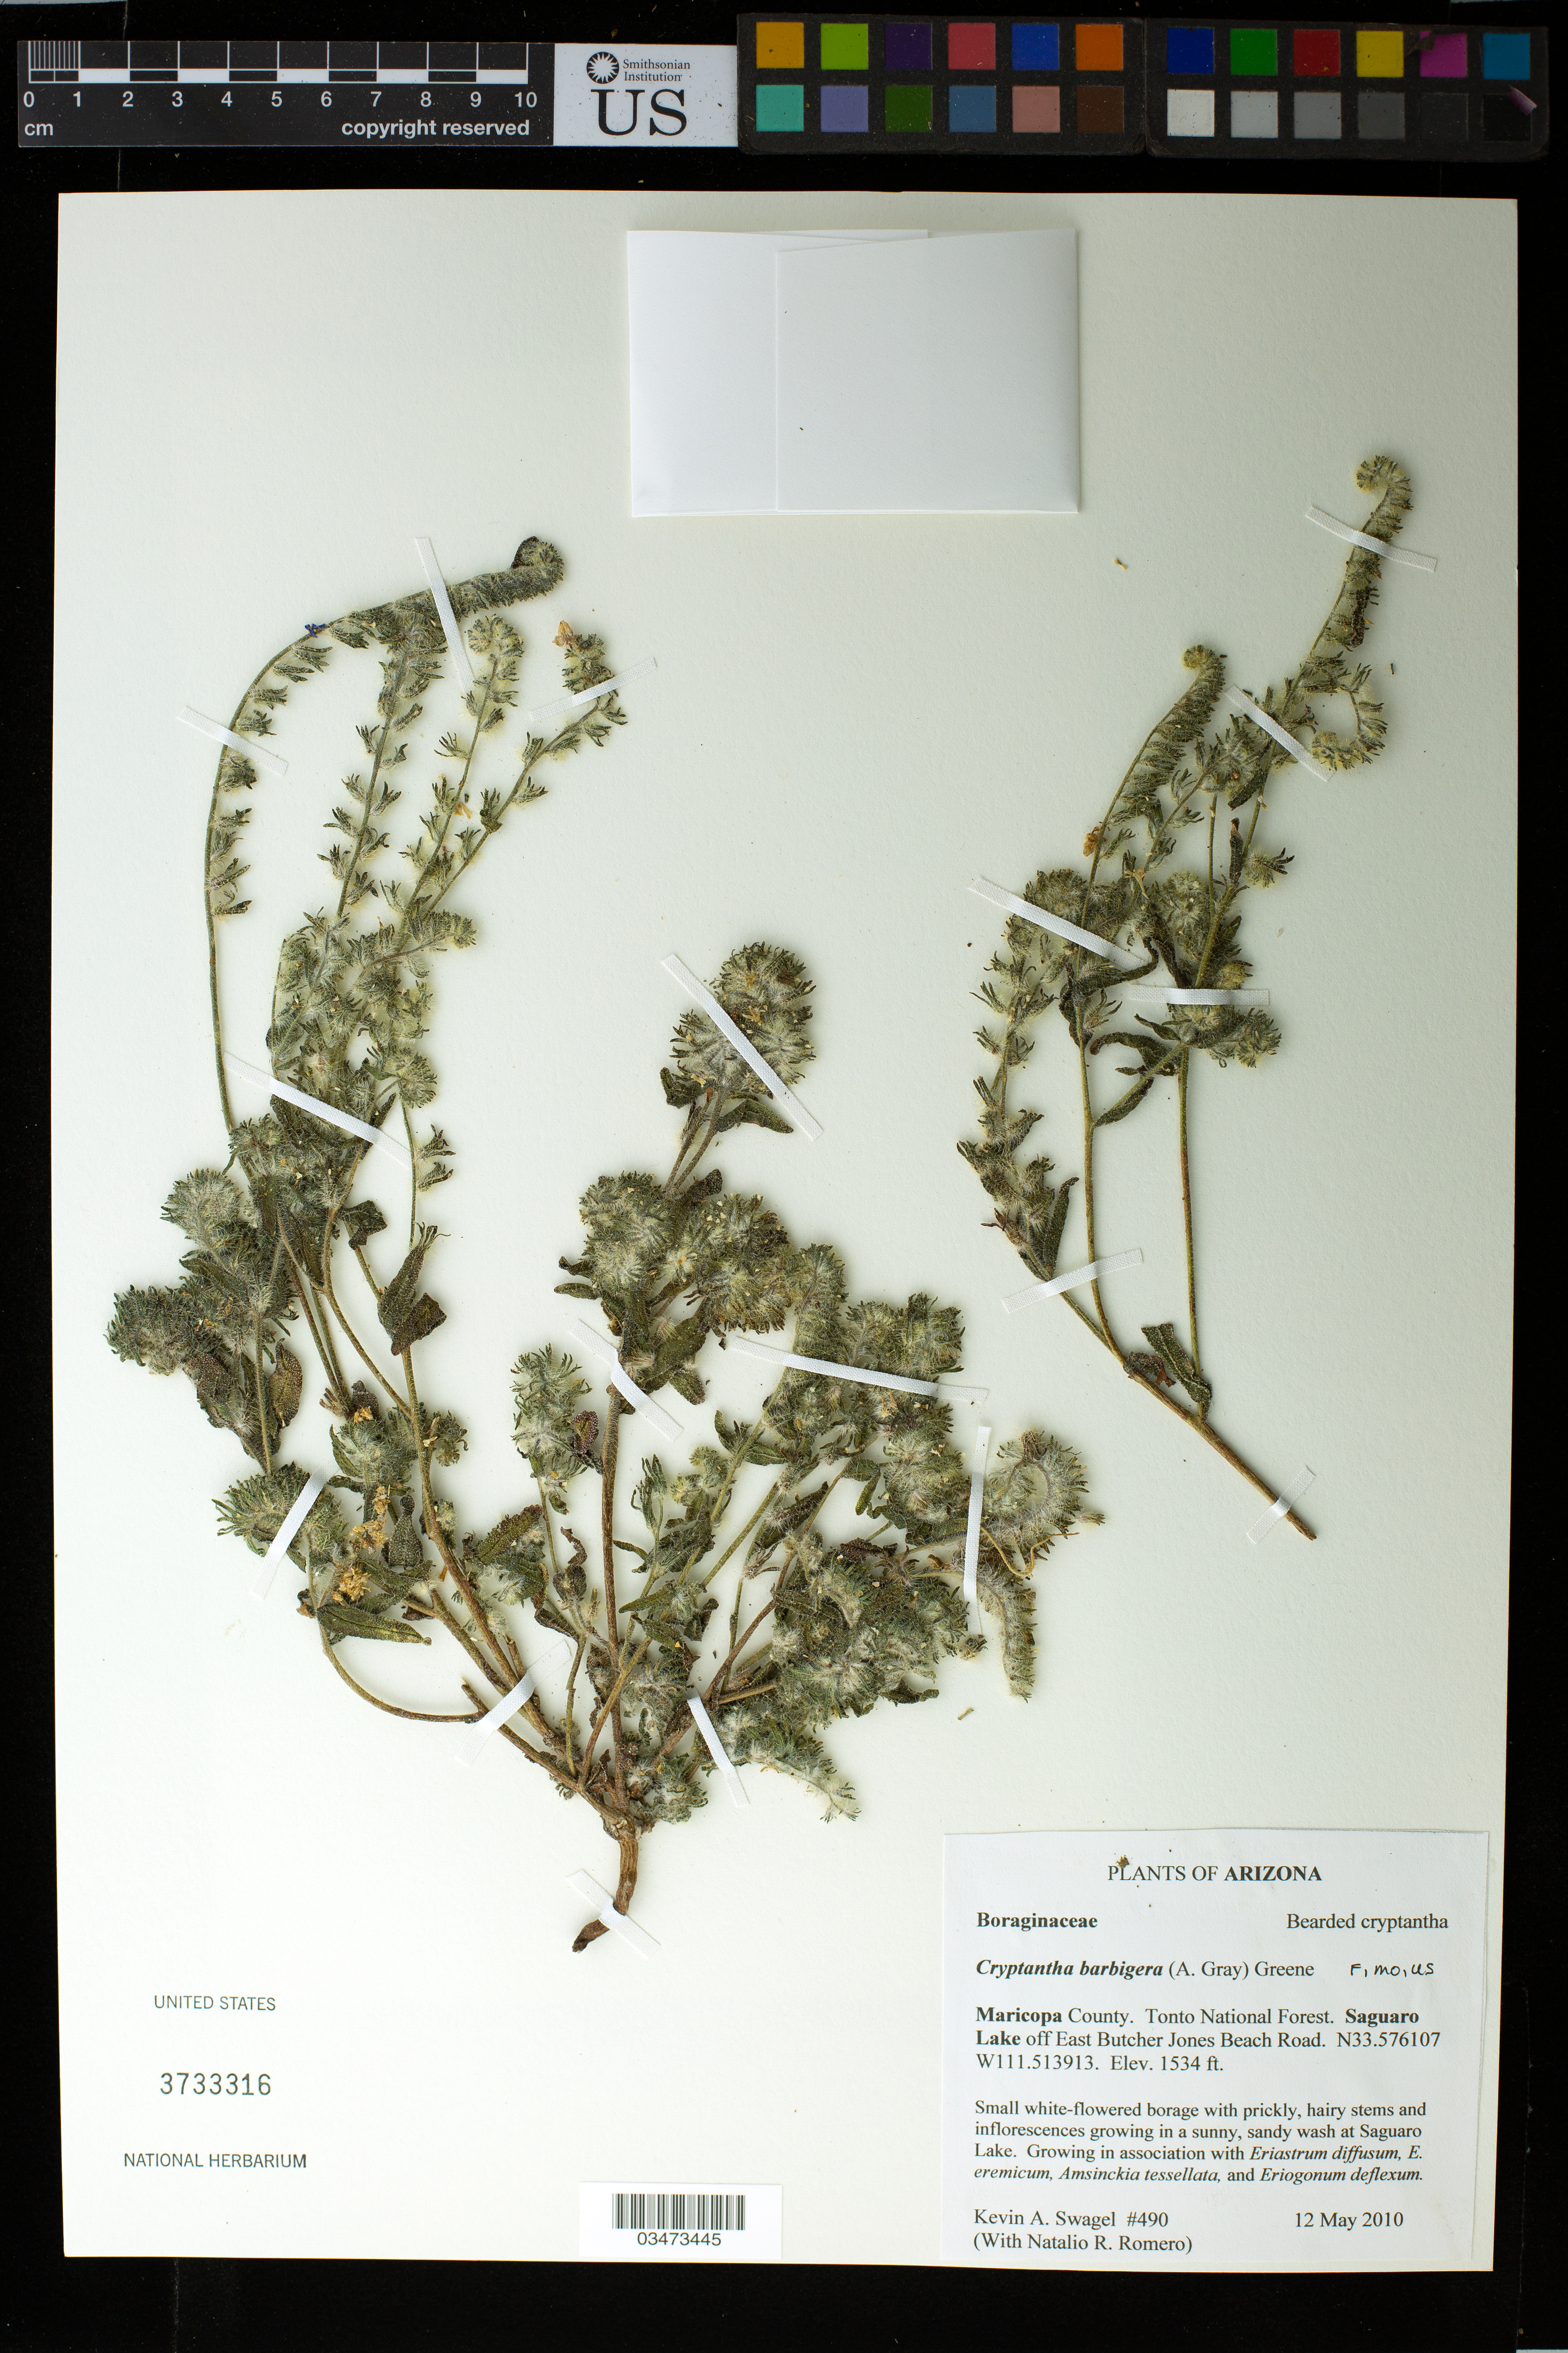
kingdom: Plantae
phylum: Tracheophyta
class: Magnoliopsida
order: Boraginales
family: Boraginaceae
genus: Cryptantha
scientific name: Cryptantha barbigera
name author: (A. Gray) Greene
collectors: K. Swagel & N. Romero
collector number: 490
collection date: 2010-05-12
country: United States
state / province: Arizona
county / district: Maricopa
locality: Maricopa County. Tonto National Forest. Saguaro Lake off East Butcher Jones Beach Road.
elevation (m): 468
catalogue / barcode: US 3733316